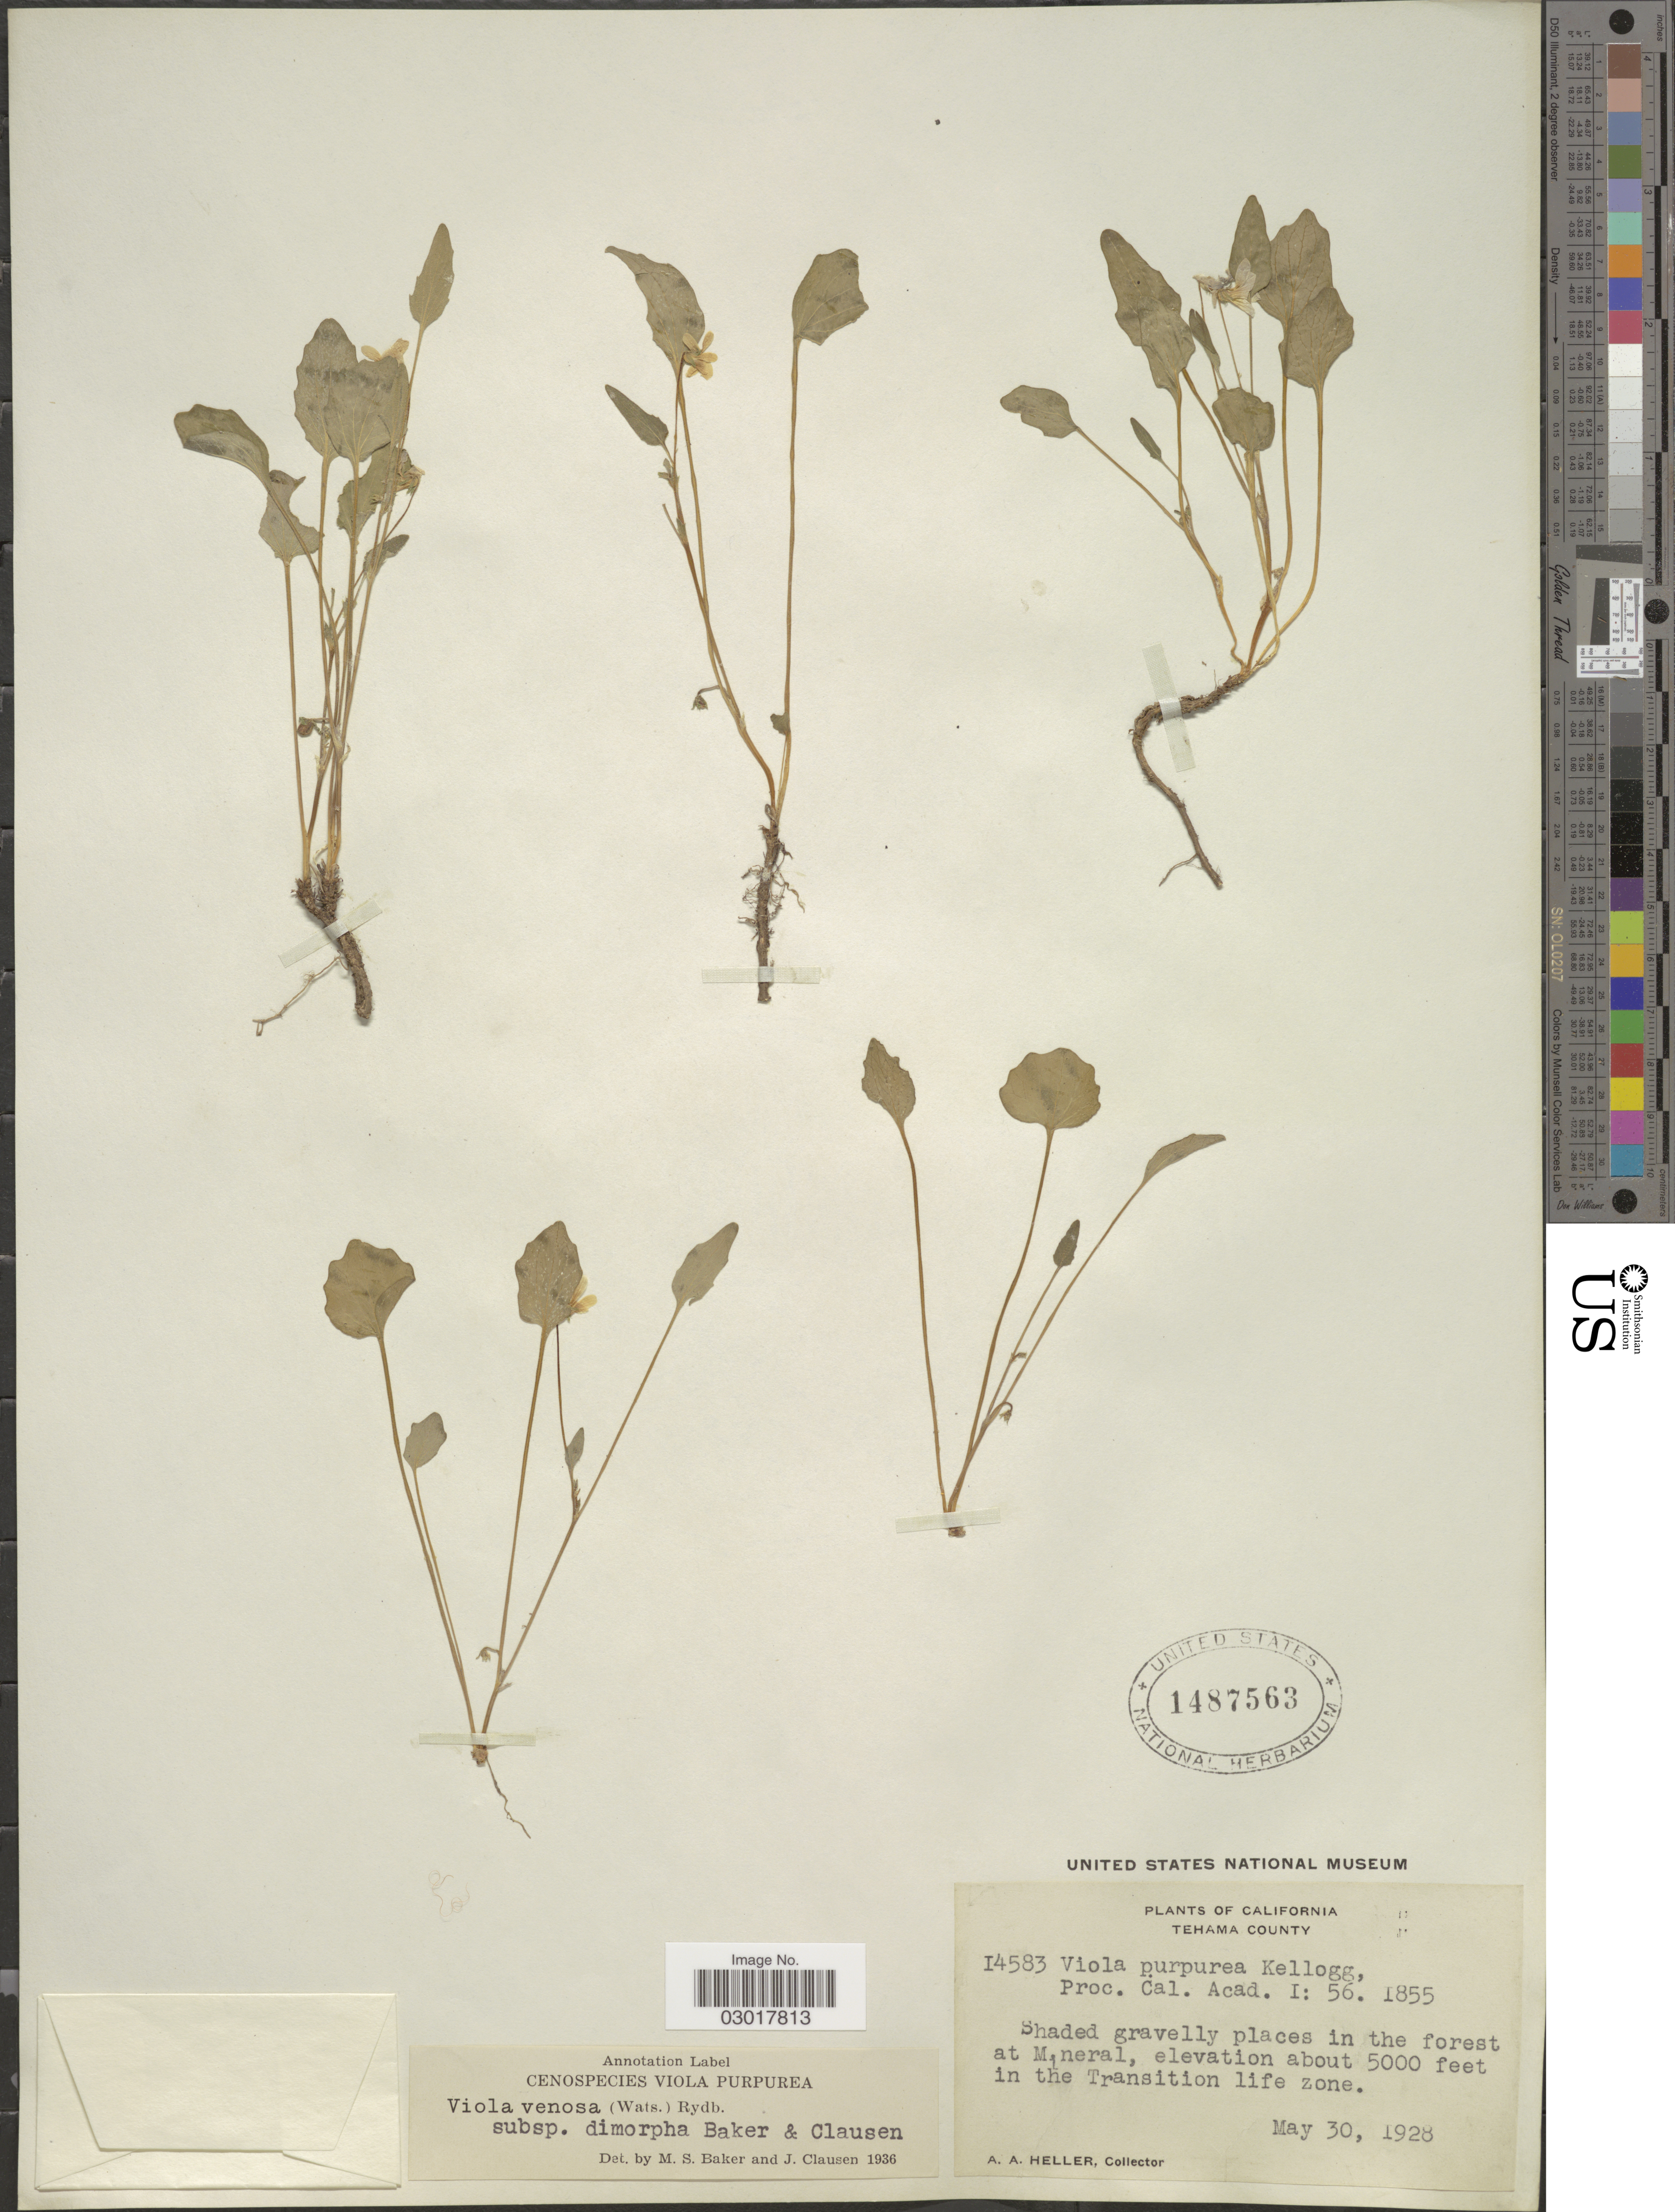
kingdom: Plantae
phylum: Tracheophyta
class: Magnoliopsida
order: Malpighiales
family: Violaceae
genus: Viola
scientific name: Viola venosa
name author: (S. Watson) Rydb.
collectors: A. A. Heller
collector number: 14583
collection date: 1928-05-30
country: United States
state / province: California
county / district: Tehama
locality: Tehama County. Shaded gravelly places in the forest at Mineral. In the Transition Life Zone.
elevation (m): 1524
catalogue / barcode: US 1487563